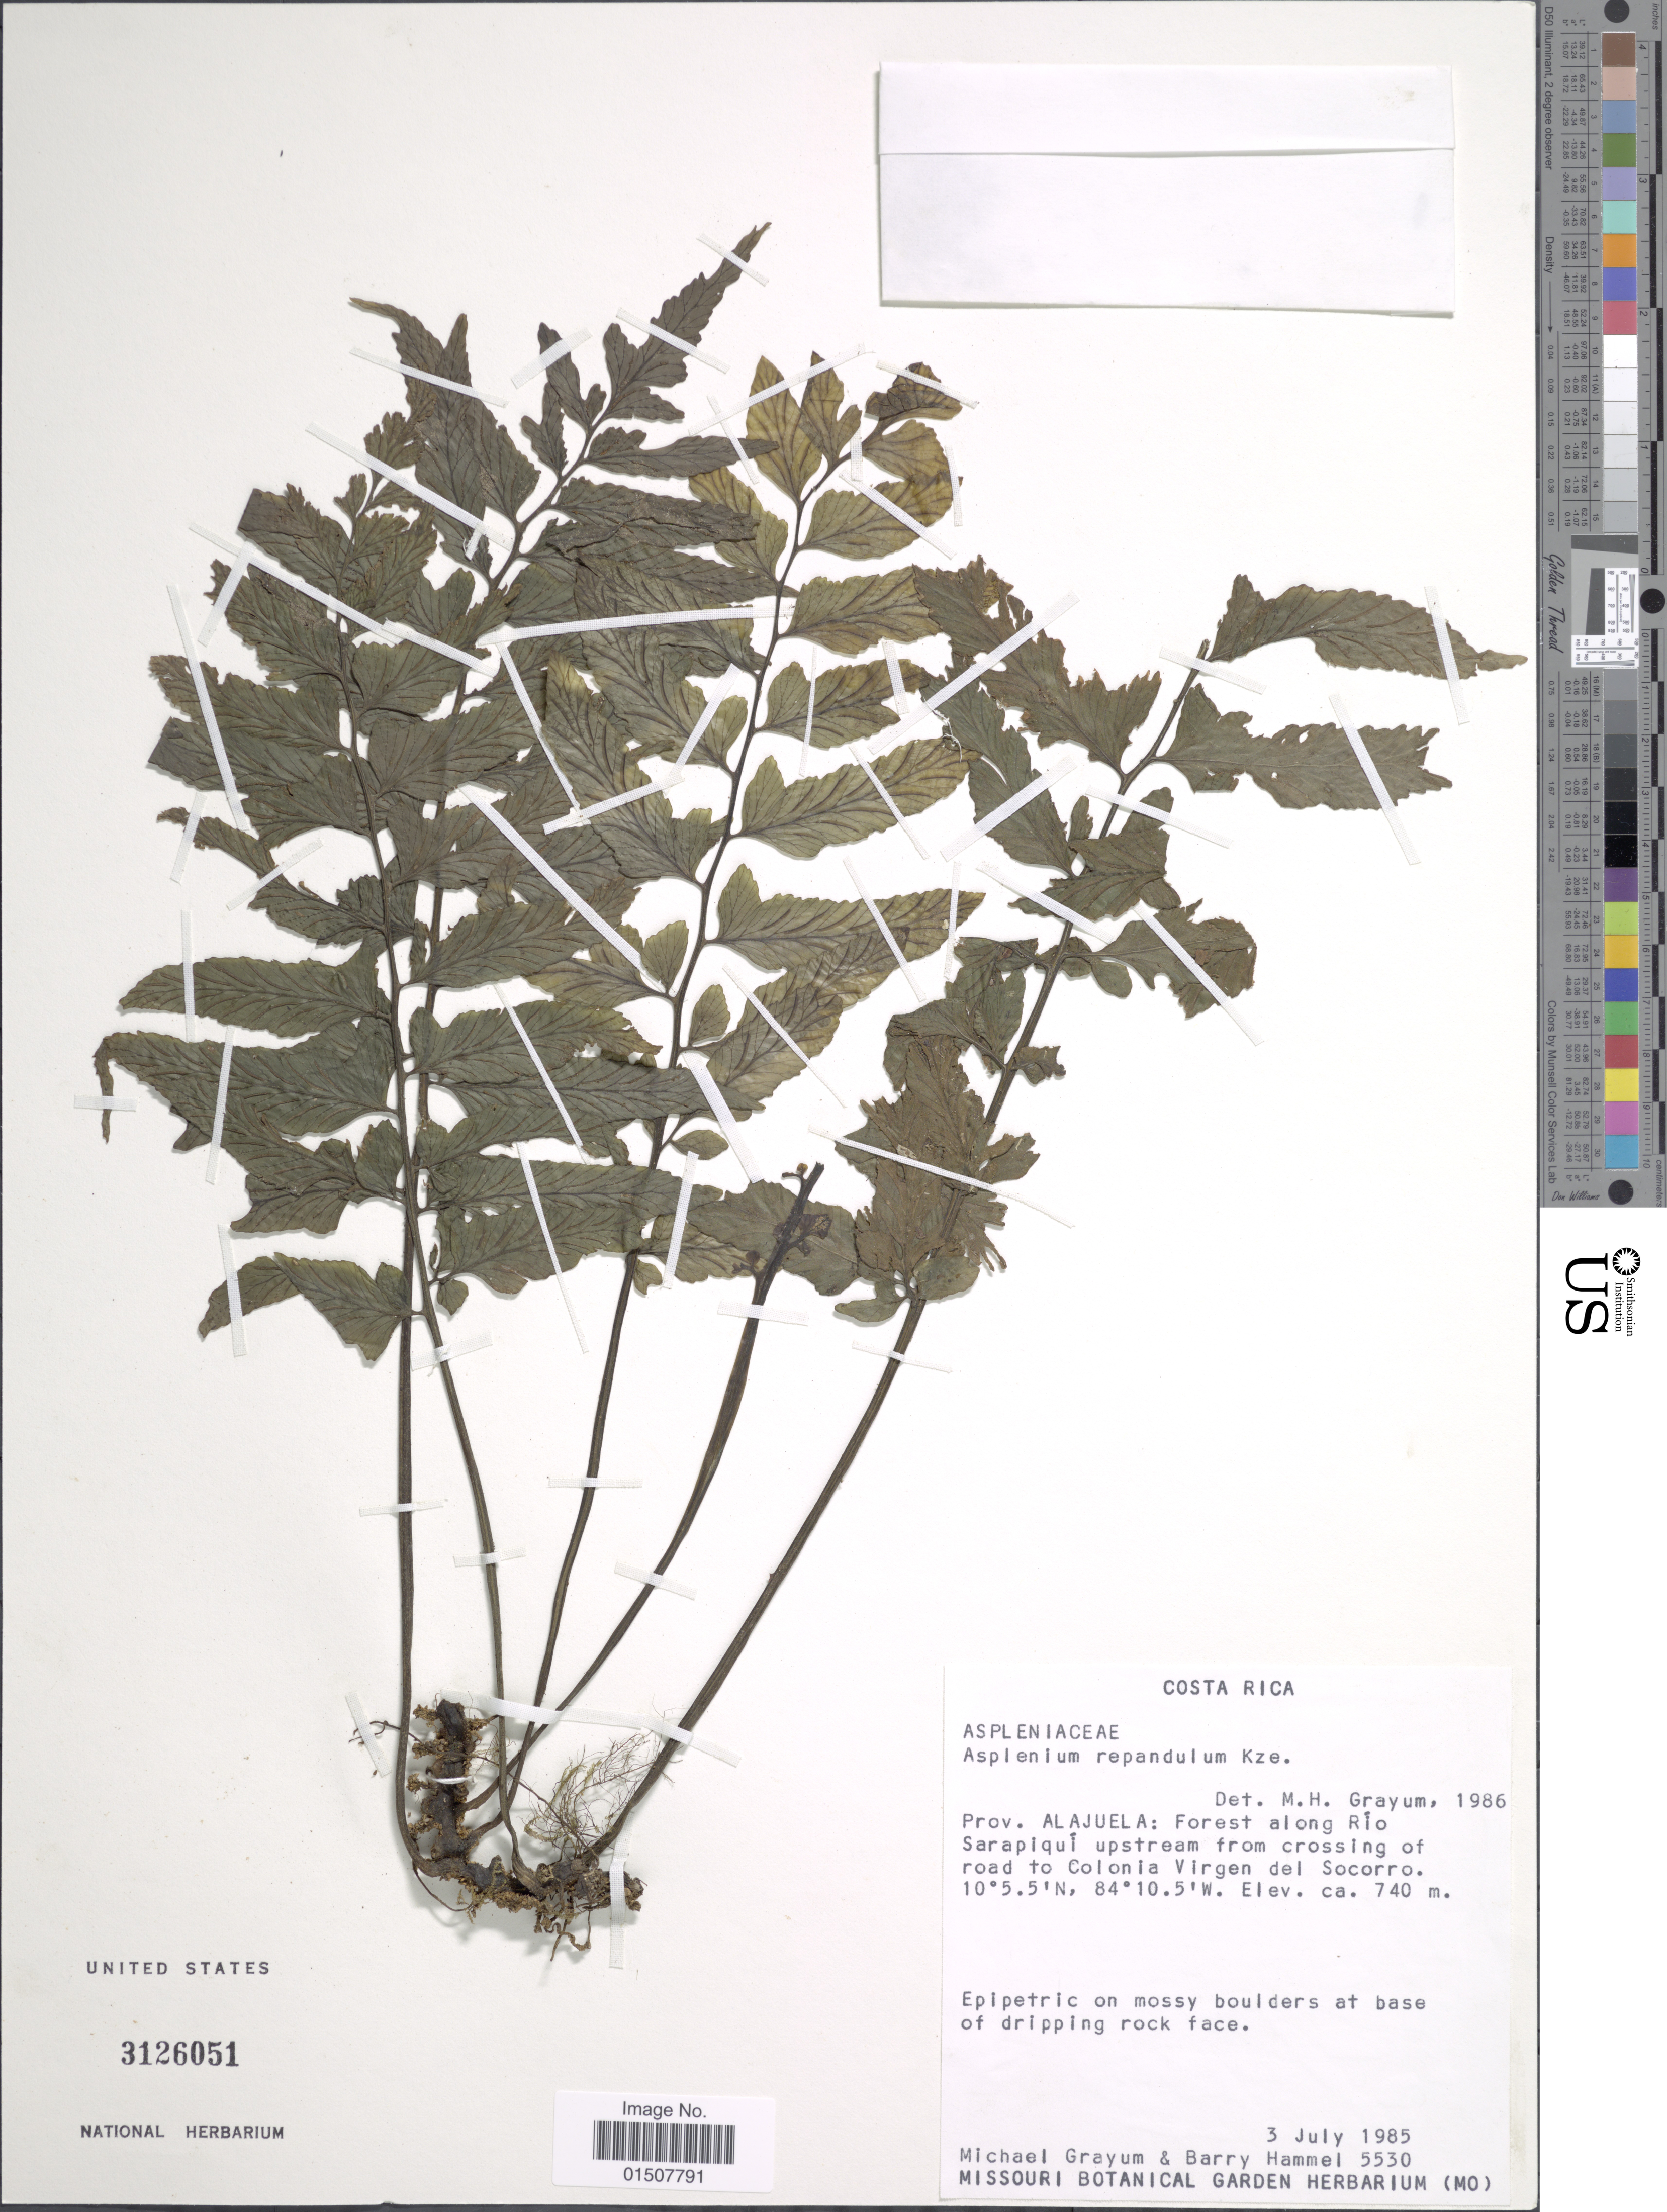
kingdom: Plantae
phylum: Tracheophyta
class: Polypodiopsida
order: Polypodiales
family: Aspleniaceae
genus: Asplenium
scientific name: Asplenium riparium Brack., nom. illeg.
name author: Brack. in Wilkes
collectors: M. H. Grayum & B. Hammel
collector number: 5530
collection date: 1985-07-03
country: Costa Rica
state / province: Alajuela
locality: Prov. Alajuela:forest along Rio Sarapiqui upstream from crossing of road to Colonia Virgin del Socorro.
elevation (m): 740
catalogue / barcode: US 3126051